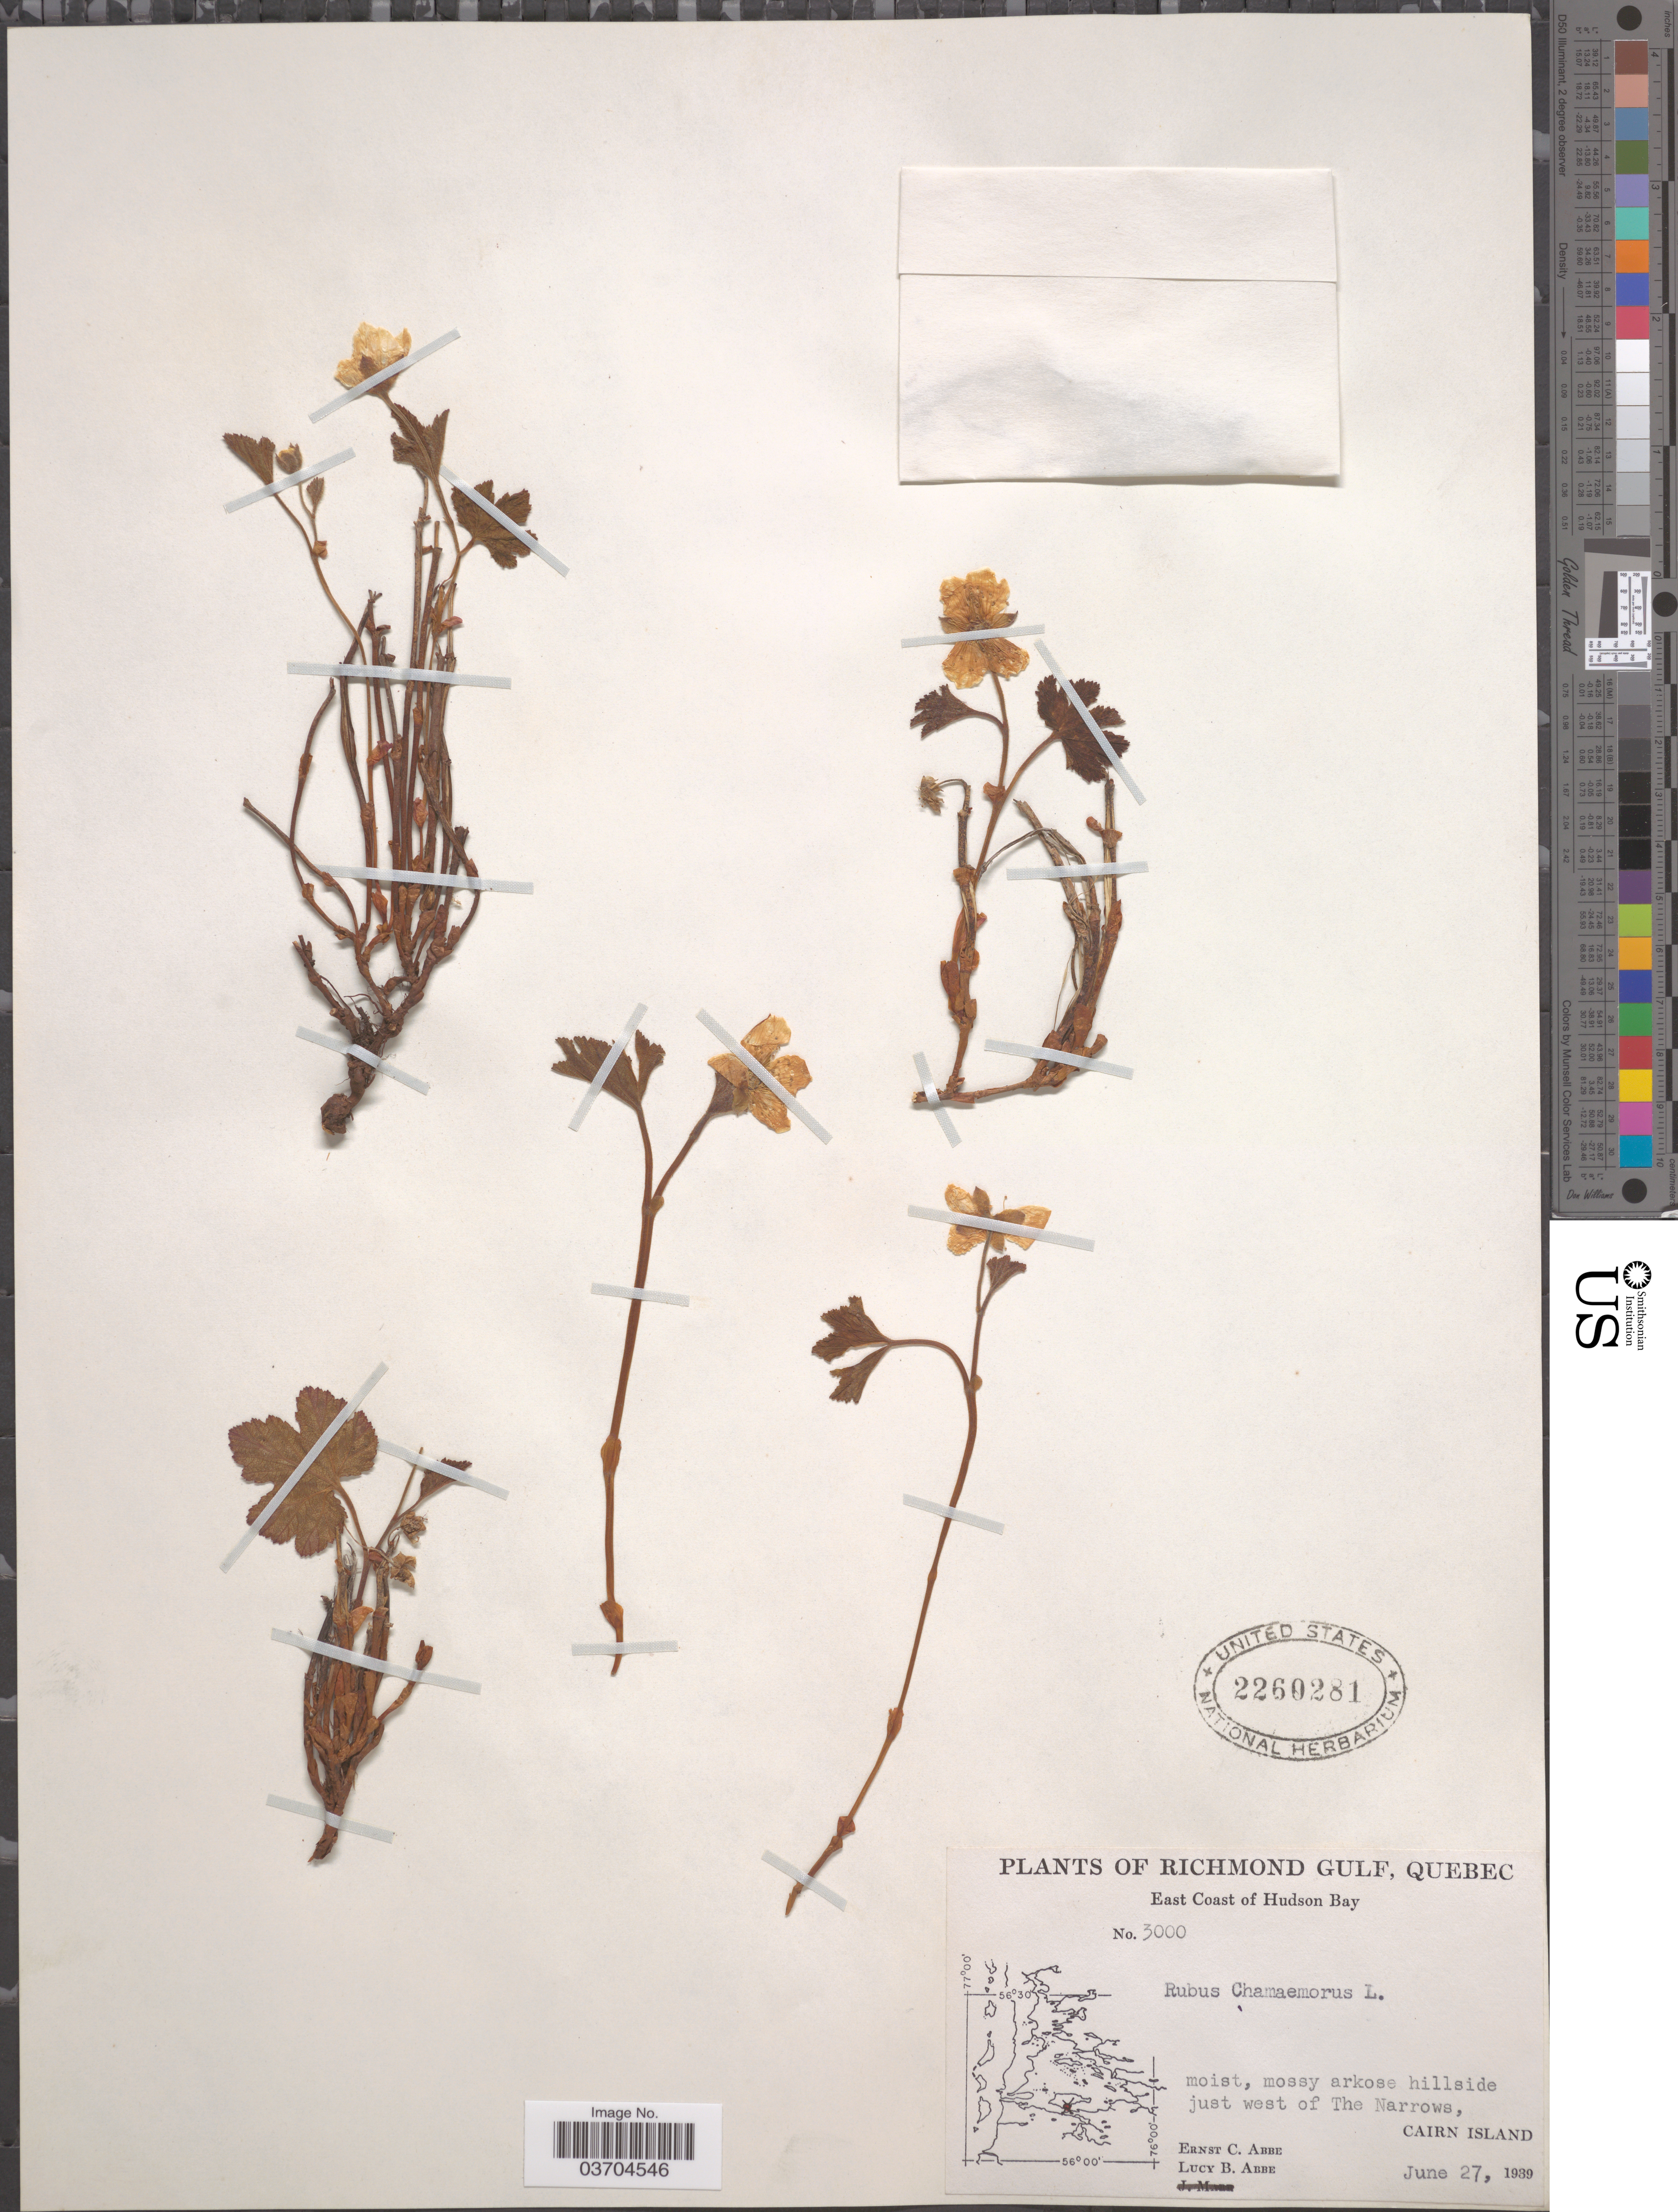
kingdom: Plantae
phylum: Tracheophyta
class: Magnoliopsida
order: Rosales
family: Rosaceae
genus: Rubus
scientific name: Rubus chamaemorus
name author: L.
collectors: E. C. Abbe & L. B. Abbe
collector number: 3000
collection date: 1939-06-27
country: Canada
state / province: Quebec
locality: Richmond Gulf. East Coast of Hudson Bay. Moist, mossy arkose hillside just west of the Narrows, Cairn Island.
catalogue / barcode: US 2260281